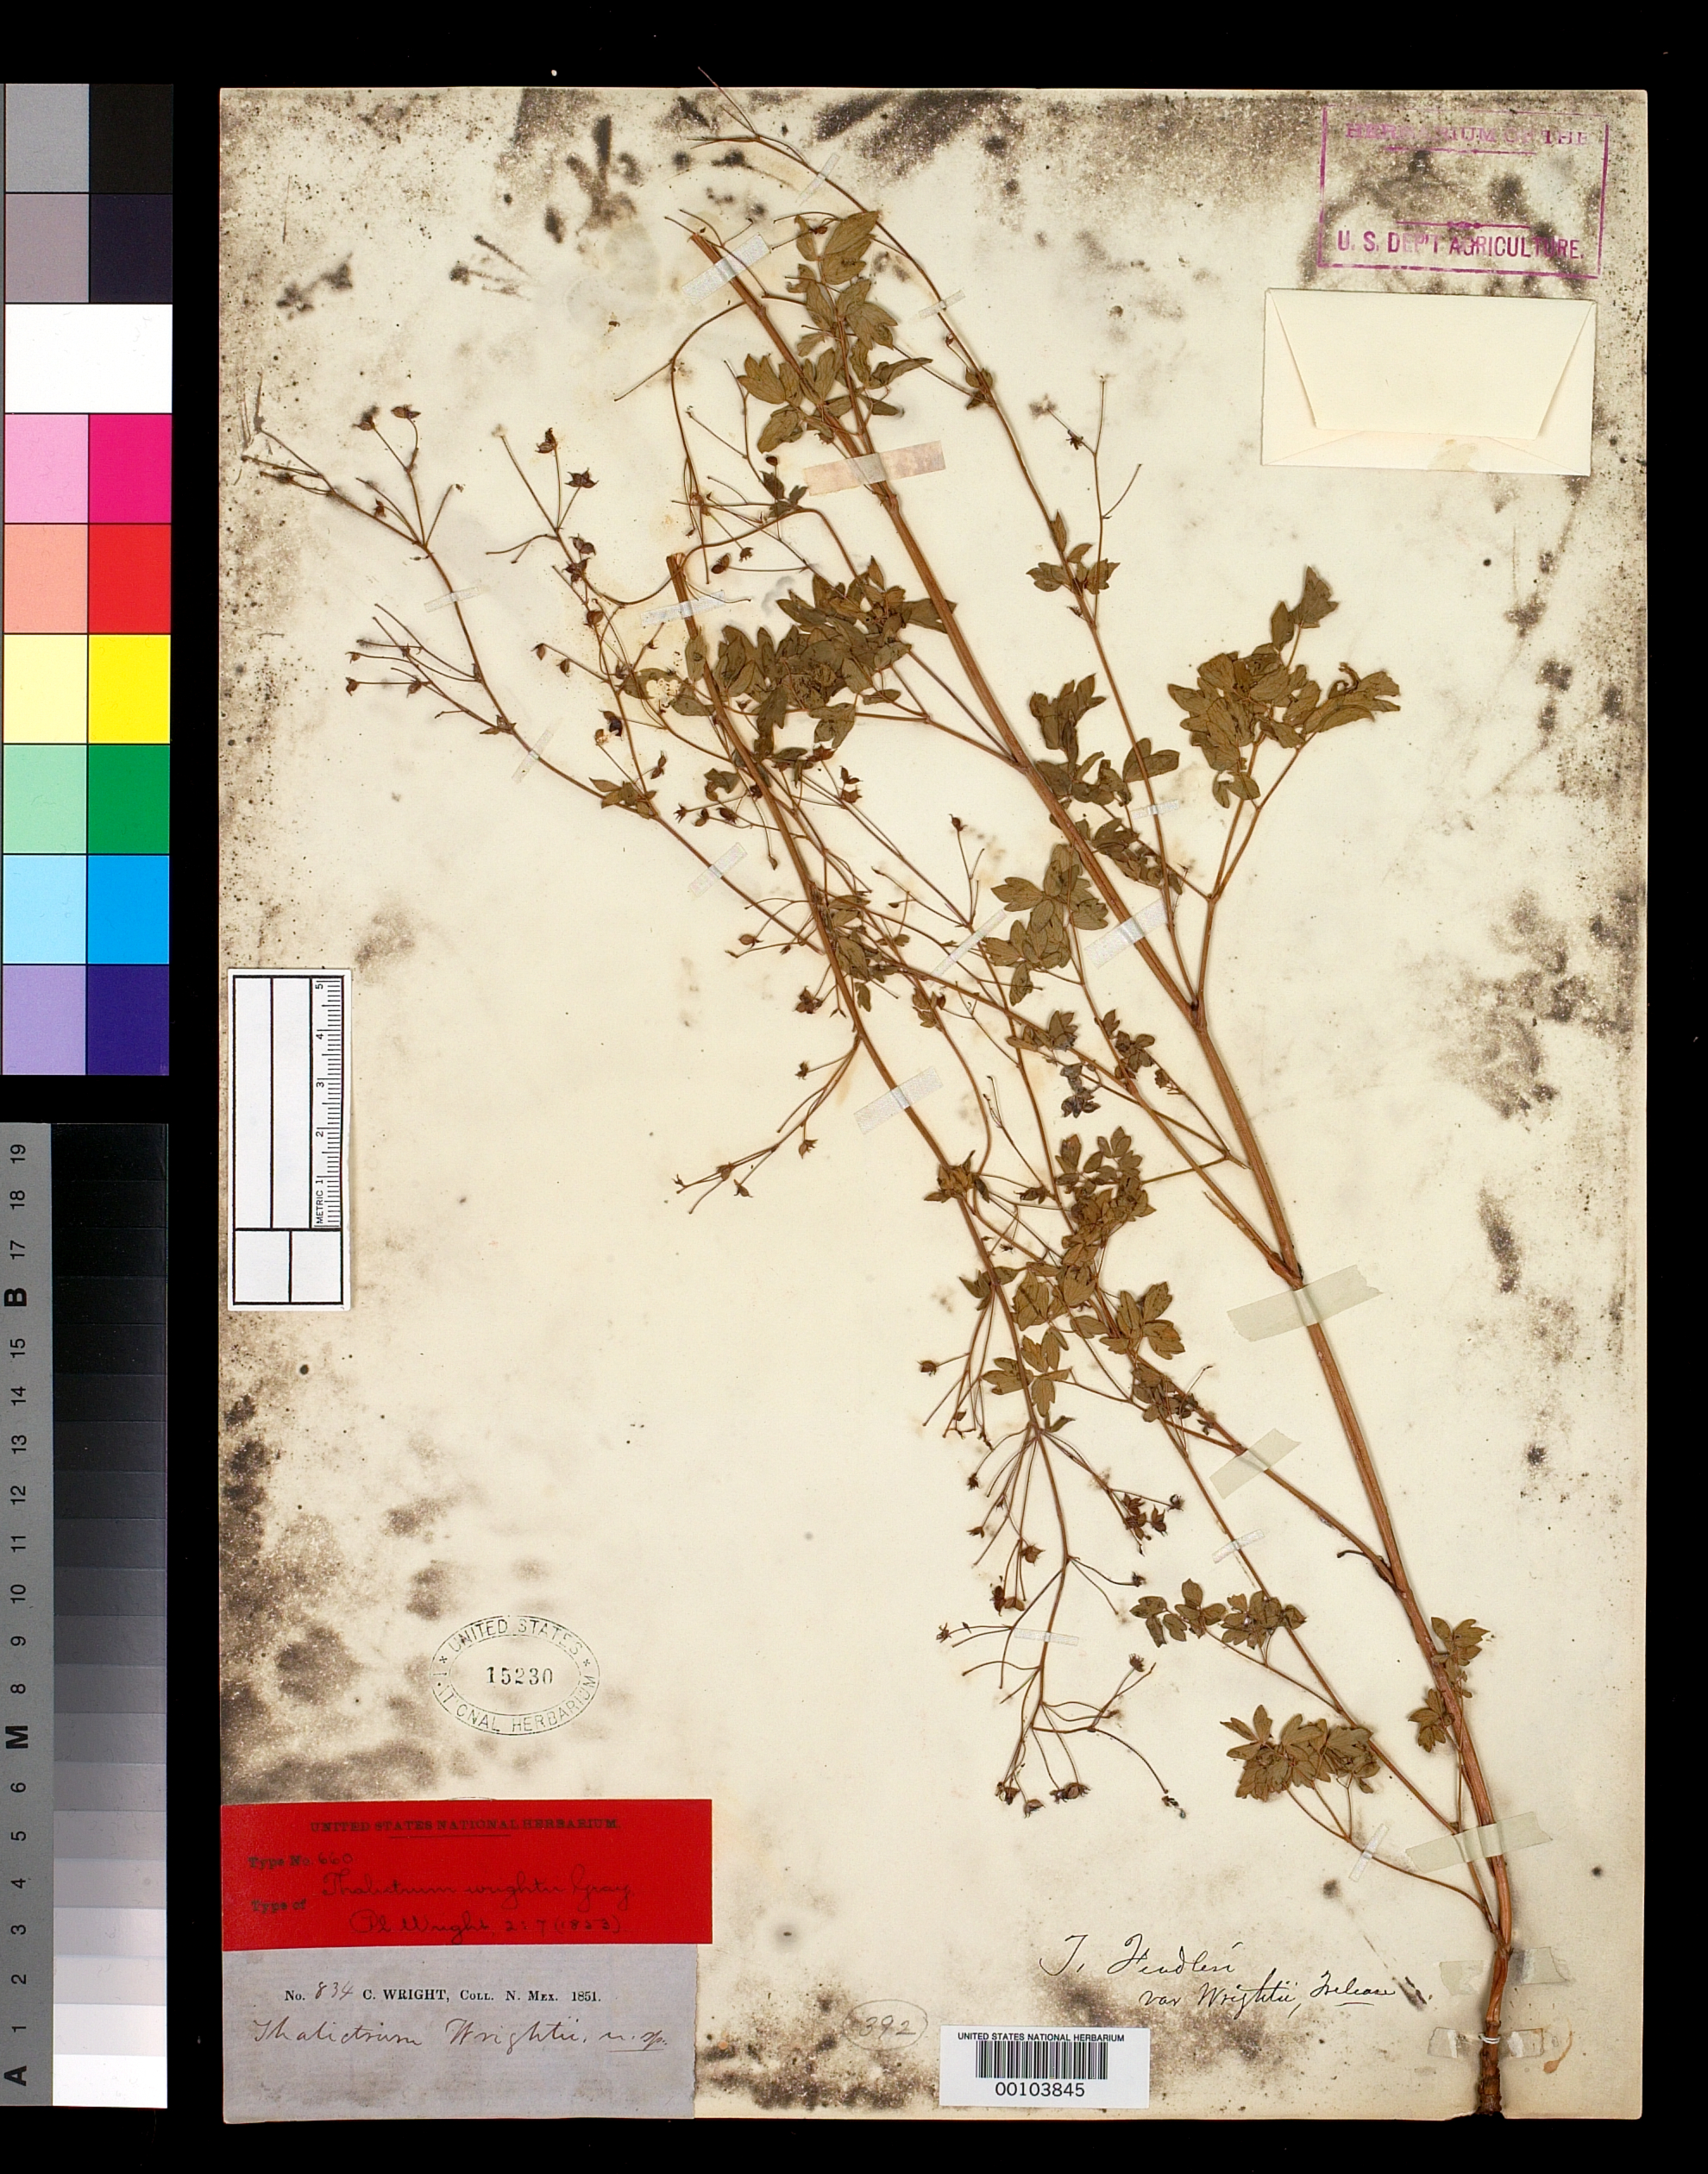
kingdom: Plantae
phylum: Tracheophyta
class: Magnoliopsida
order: Ranunculales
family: Ranunculaceae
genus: Thalictrum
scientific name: Thalictrum wrightii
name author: A. Gray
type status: Isotype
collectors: C. Wright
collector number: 834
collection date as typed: Sep 1851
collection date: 1851-09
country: Mexico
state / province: Sonora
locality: Mountain ravine at Santa Cruz.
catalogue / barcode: US 15230